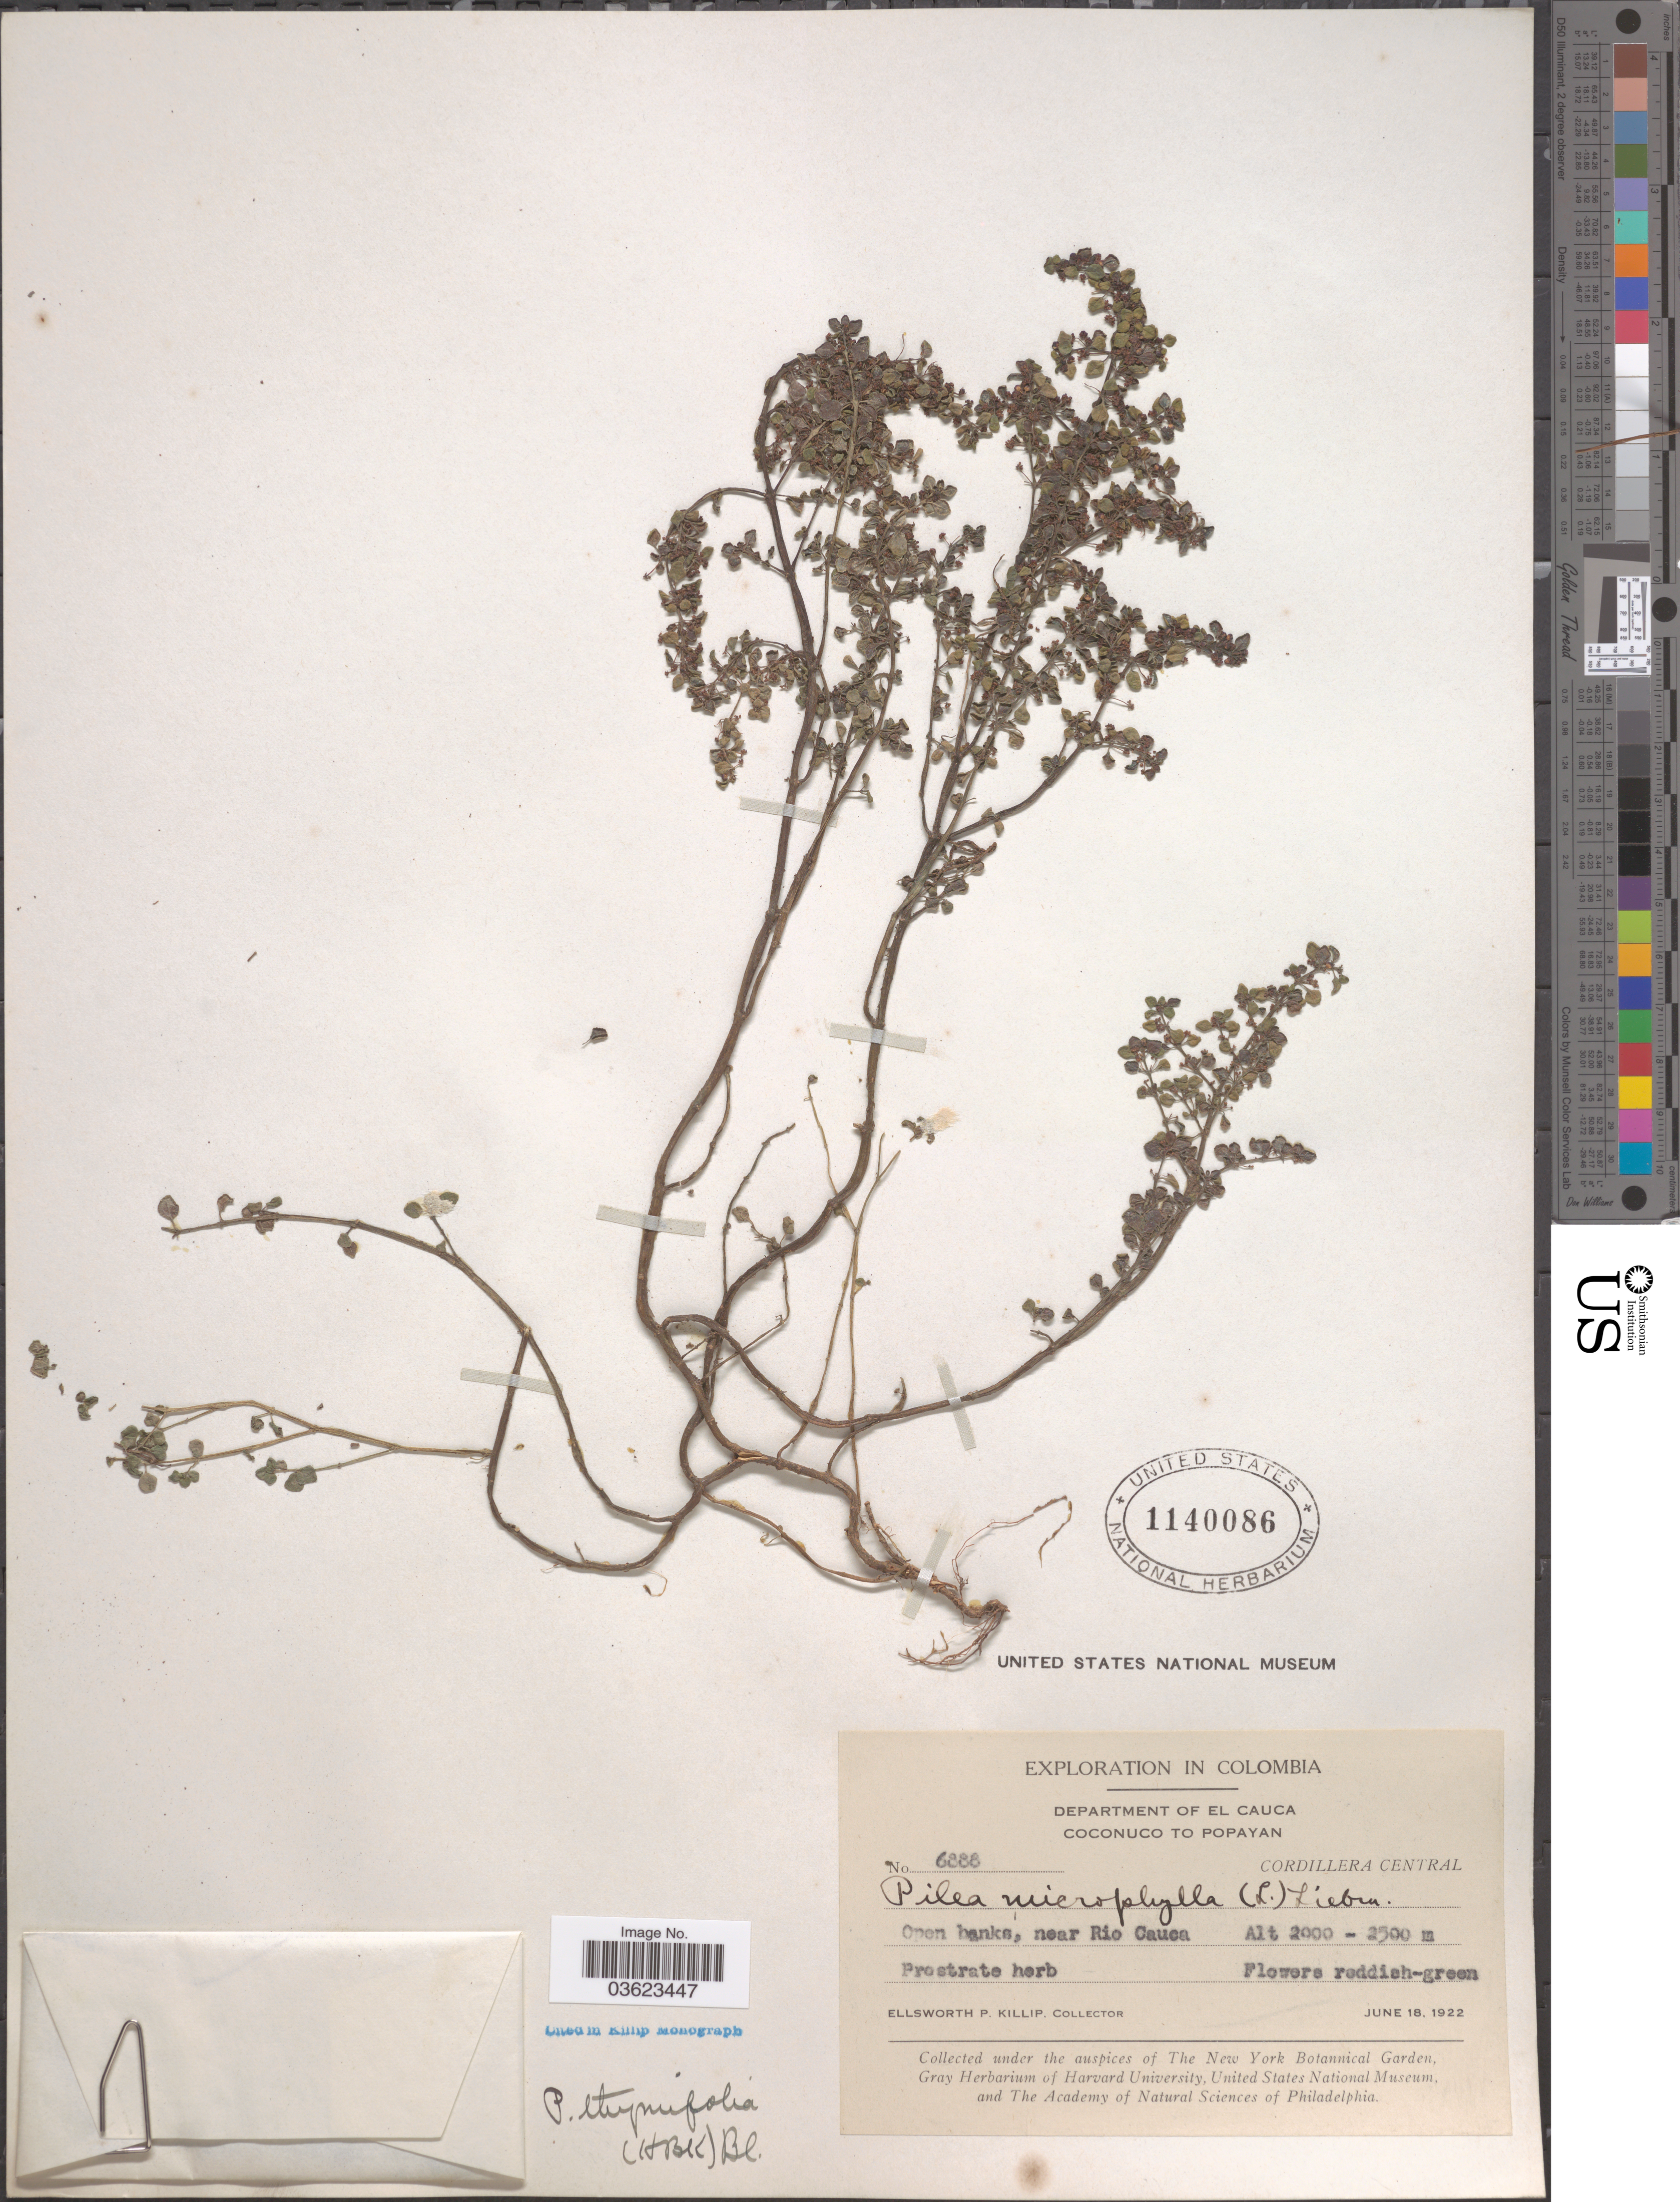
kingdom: Plantae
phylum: Tracheophyta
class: Magnoliopsida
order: Rosales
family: Urticaceae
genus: Pilea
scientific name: Pilea serpyllacea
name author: (Kunth) Liebm.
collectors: E. P. Killip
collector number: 6888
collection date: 1922-06-18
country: Colombia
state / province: Cauca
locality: Department of El Cauca. Coconuco to Popayan. Cordillera Central. Open banks, near Rio Cauca.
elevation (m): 2000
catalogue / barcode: US 1140086